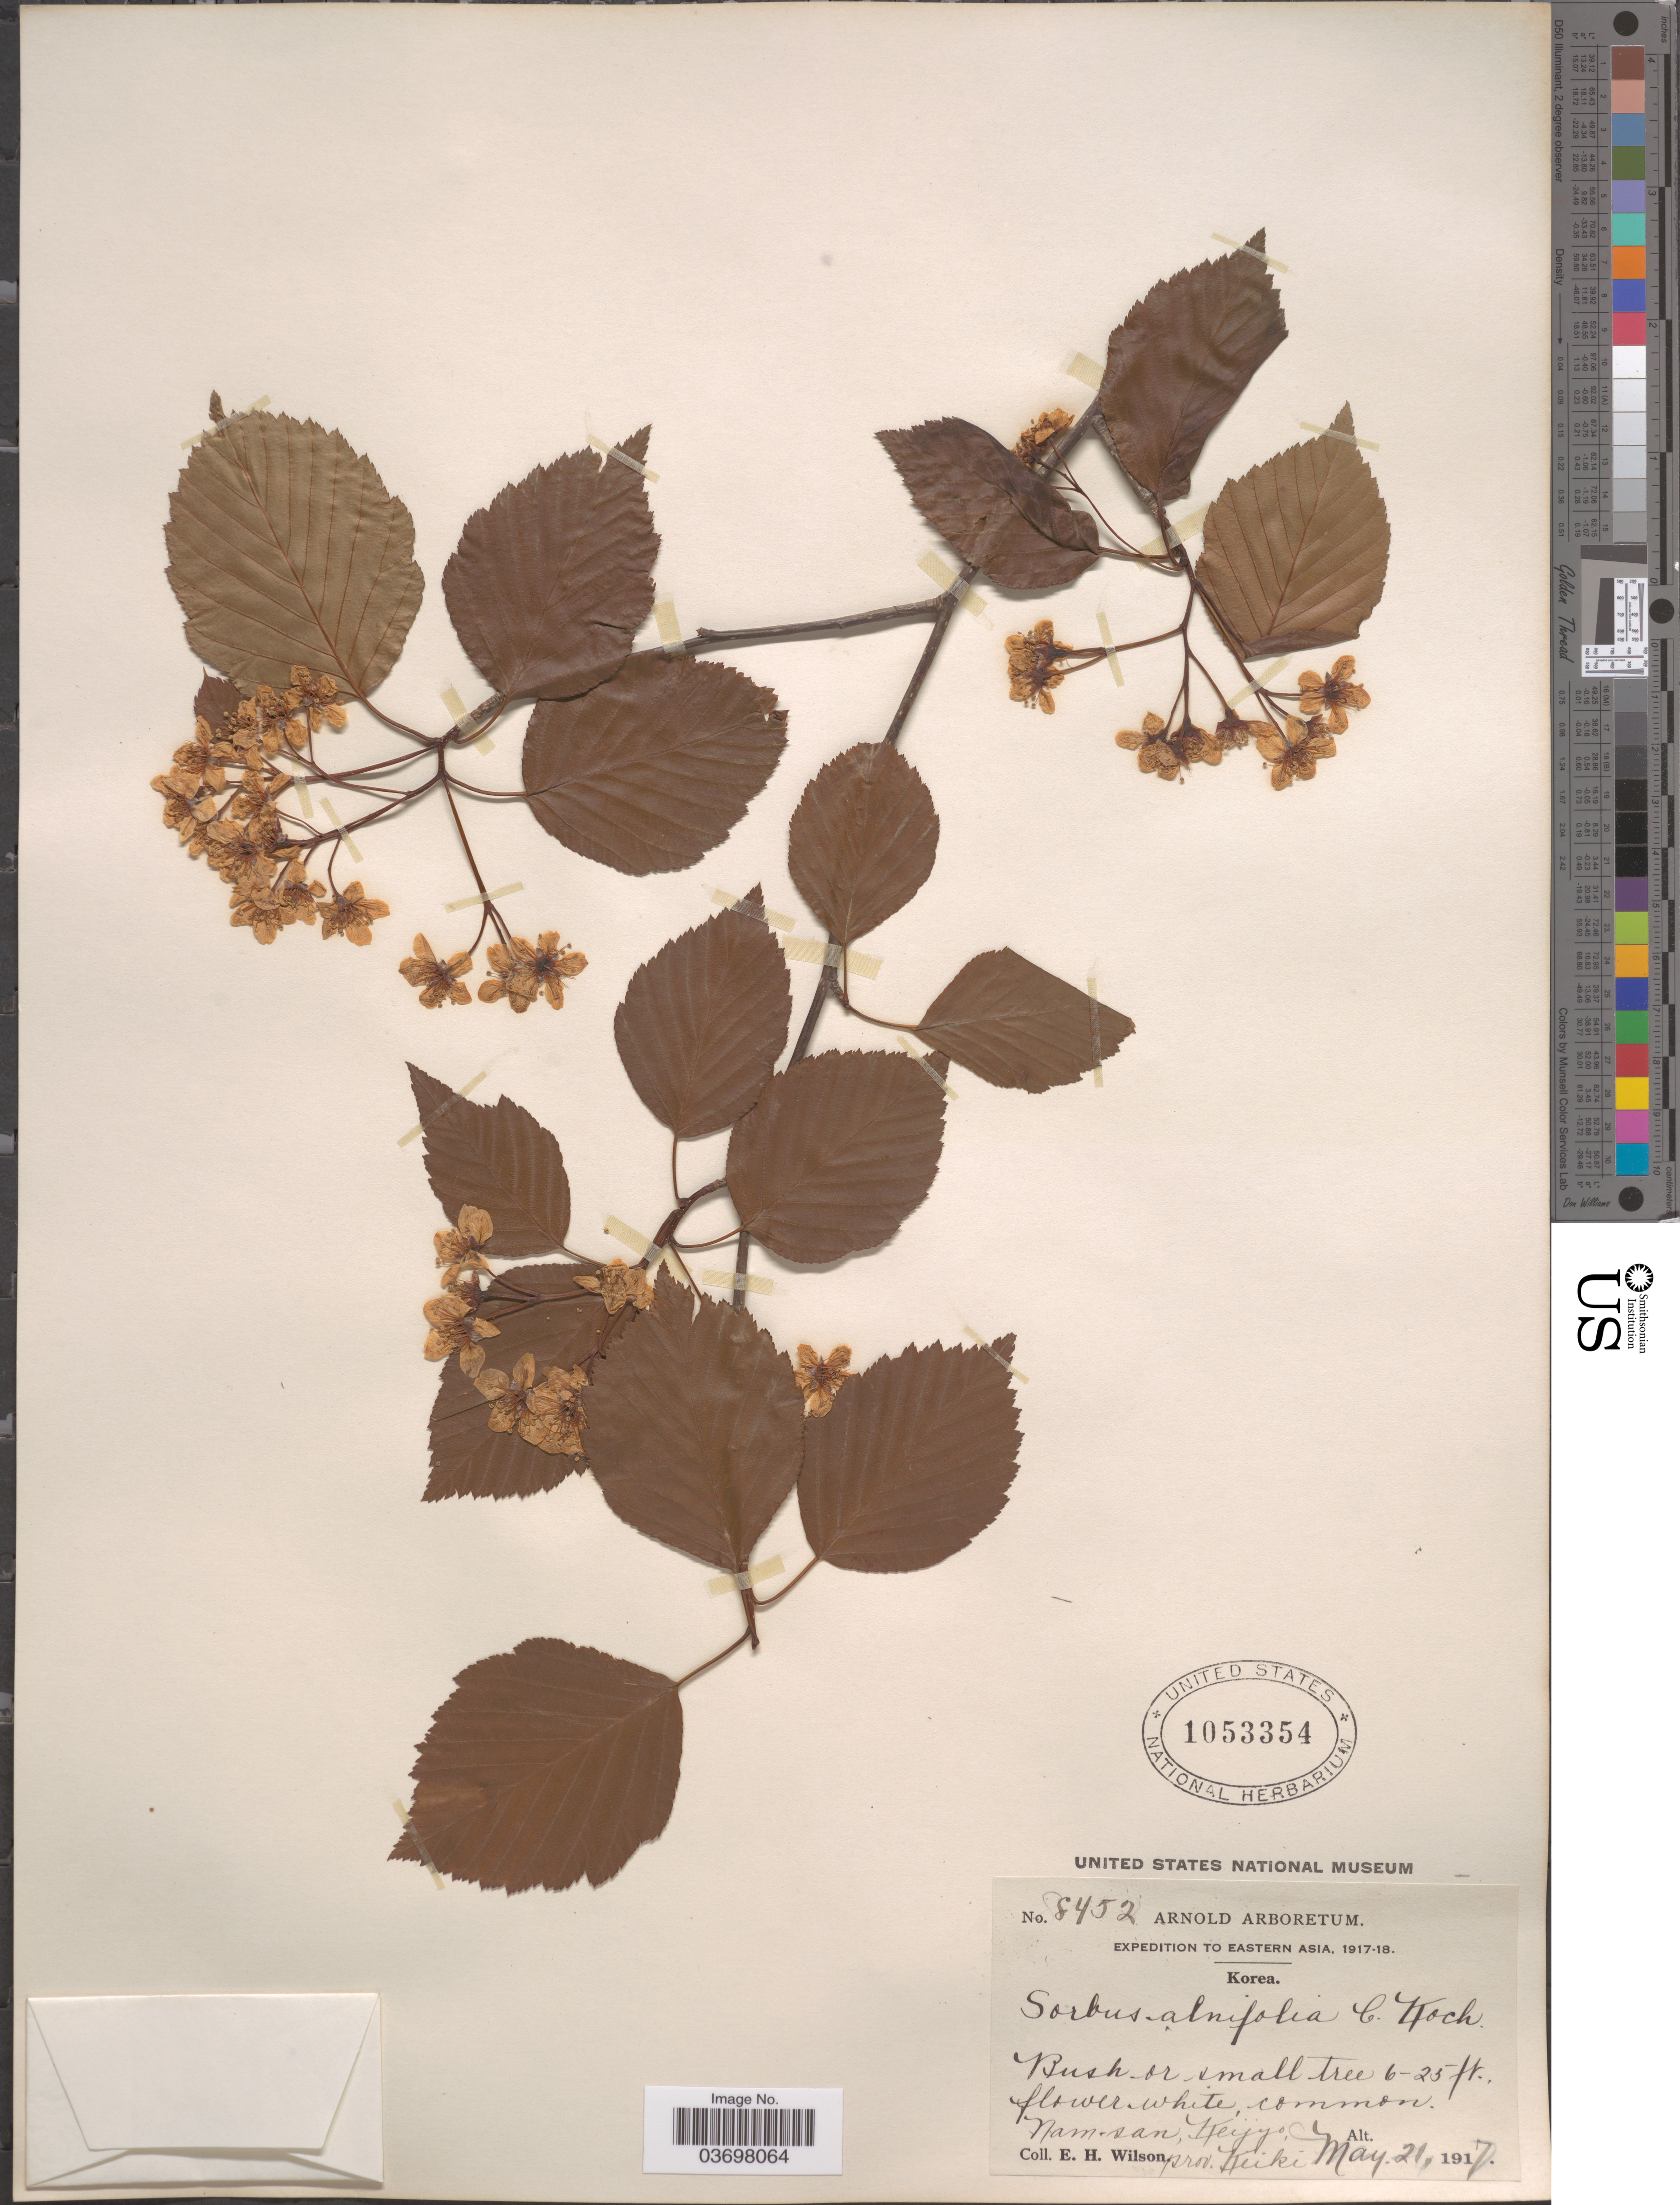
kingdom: Plantae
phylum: Tracheophyta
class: Magnoliopsida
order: Rosales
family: Rosaceae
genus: Sorbus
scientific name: Sorbus alnifolia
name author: (Siebold & Zucc.) K. Koch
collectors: E. Wilson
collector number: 8452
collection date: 1917-05-21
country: South Korea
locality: Nam-san, Keijyo, prov. Keiki.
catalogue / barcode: US 1053354